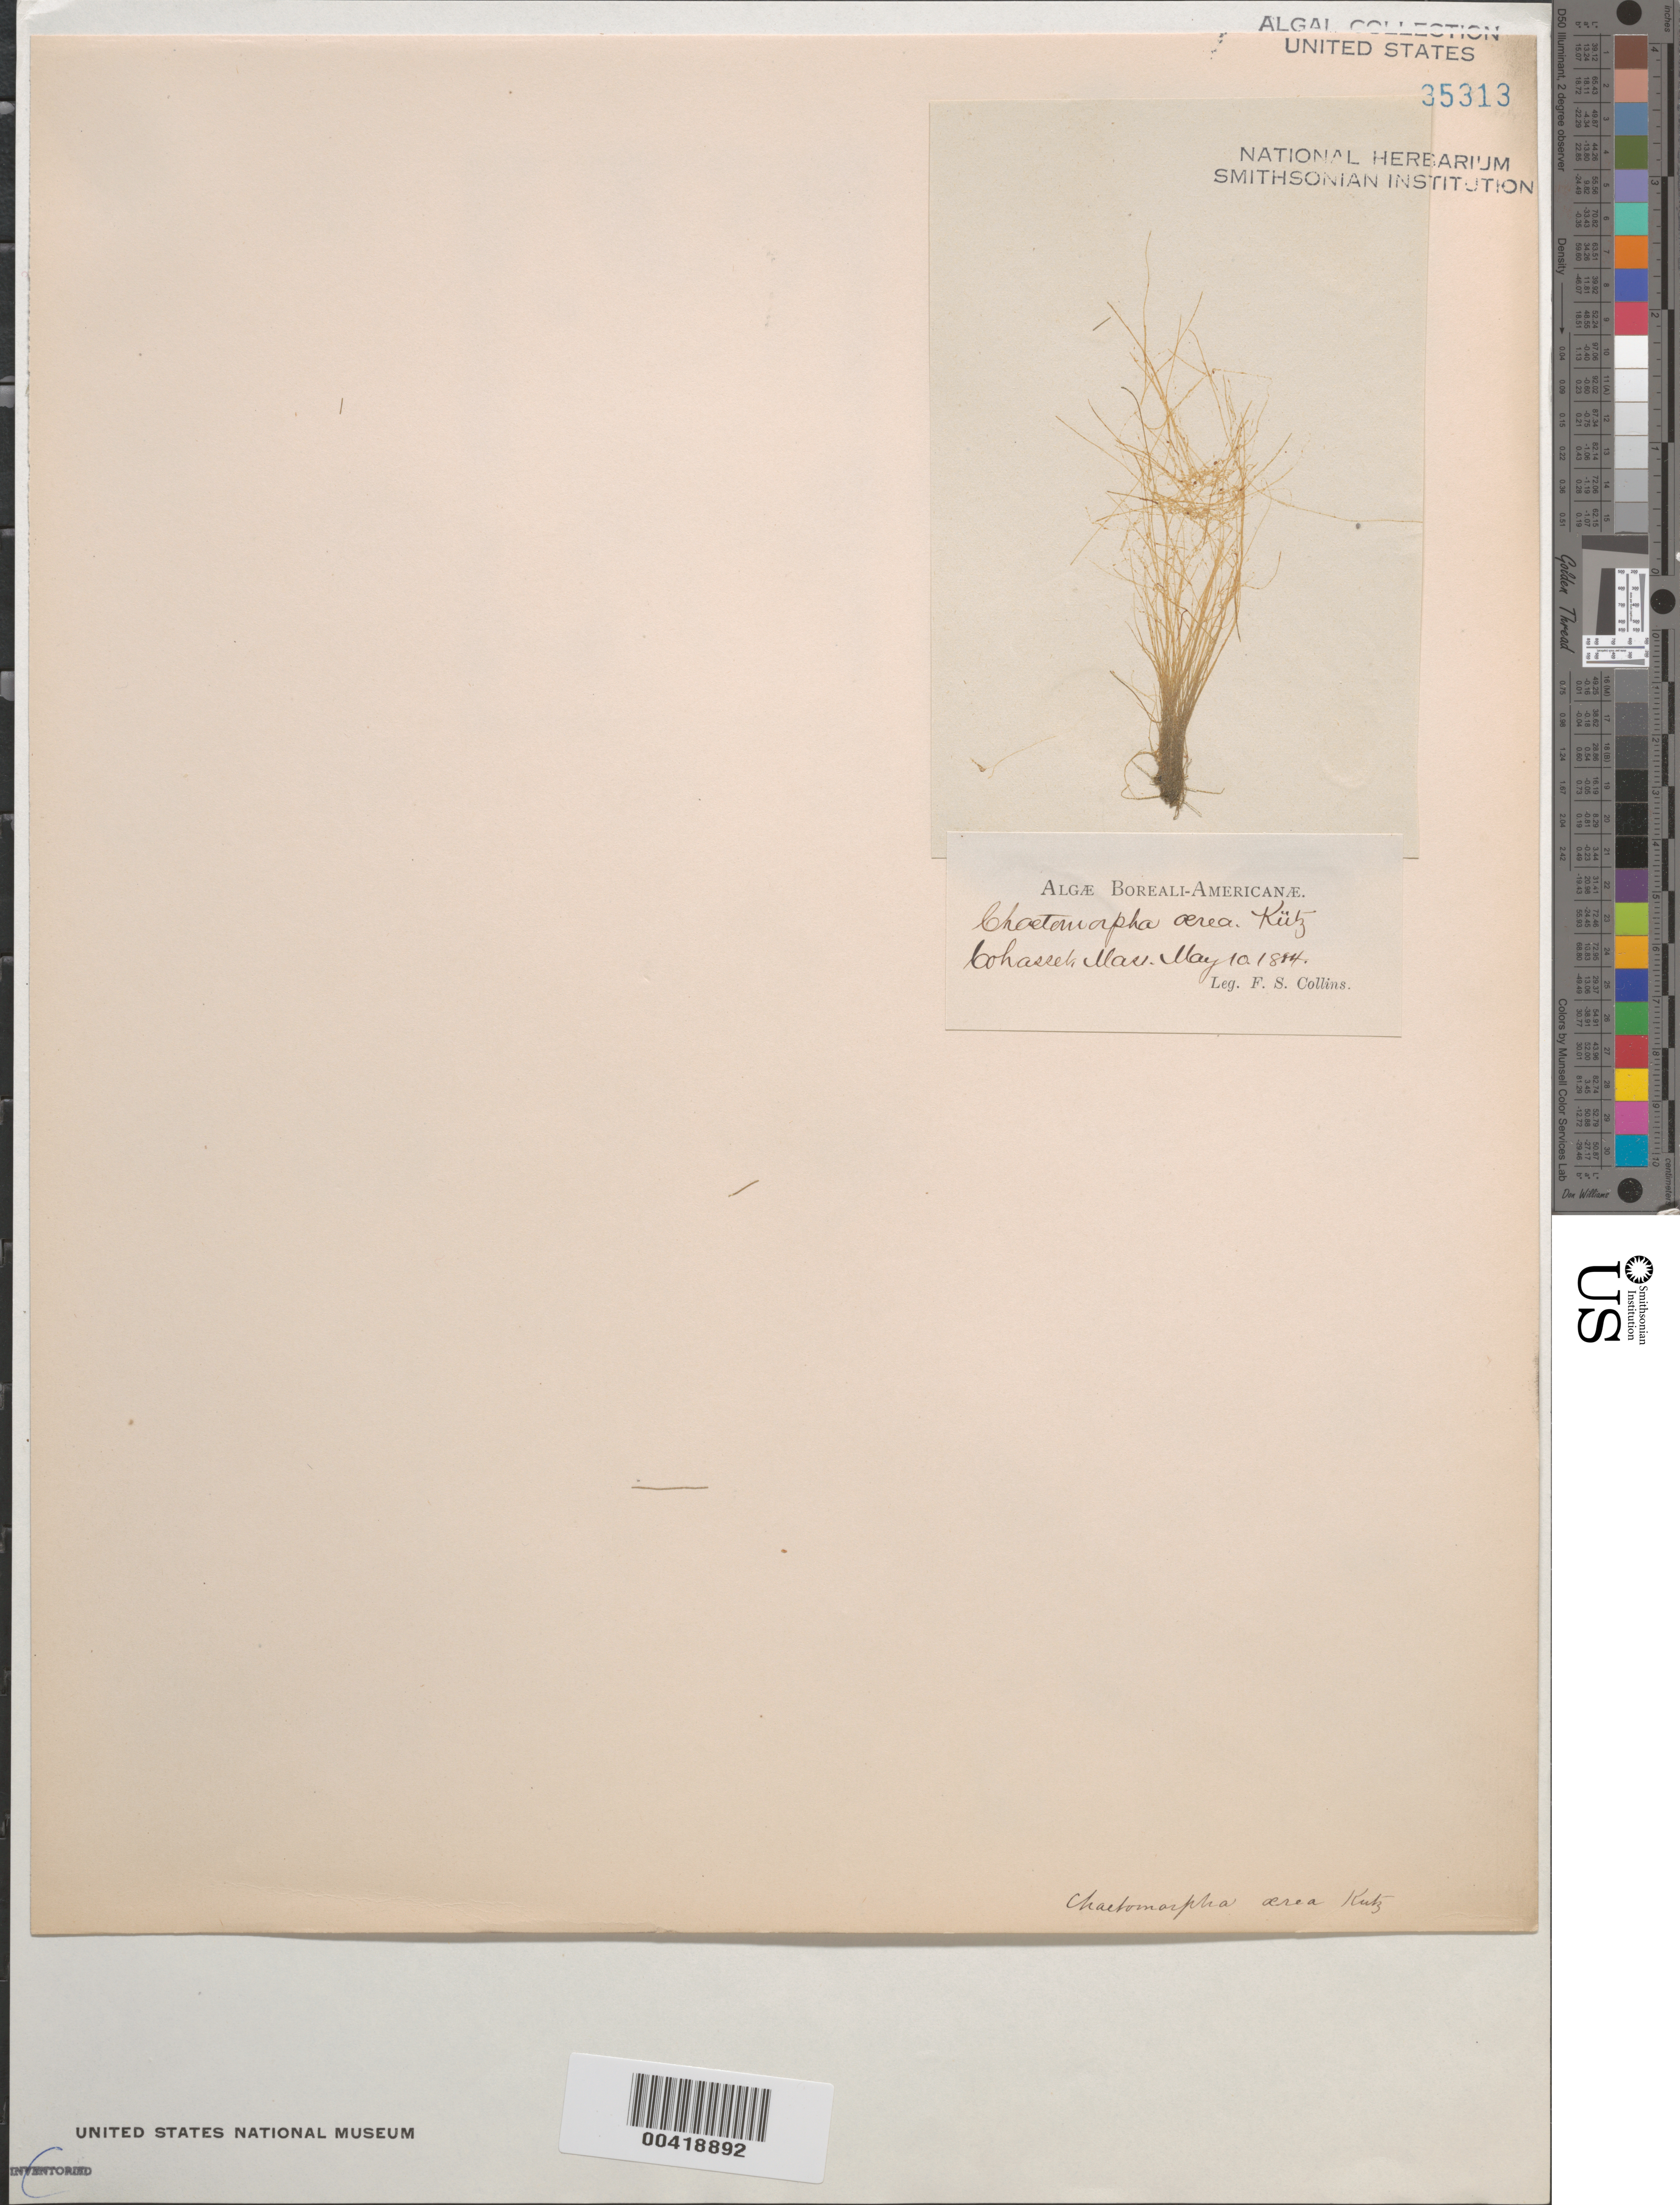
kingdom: Plantae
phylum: Chlorophyta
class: Ulvophyceae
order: Cladophorales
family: Cladophoraceae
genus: Chaetomorpha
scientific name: Chaetomorpha aerea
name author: (Dillwyn) Kütz.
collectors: F. Collins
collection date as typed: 10 May 1884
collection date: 1884-05-10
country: United States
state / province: Massachusetts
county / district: Norfolk County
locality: Cohasset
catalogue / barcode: US 35313